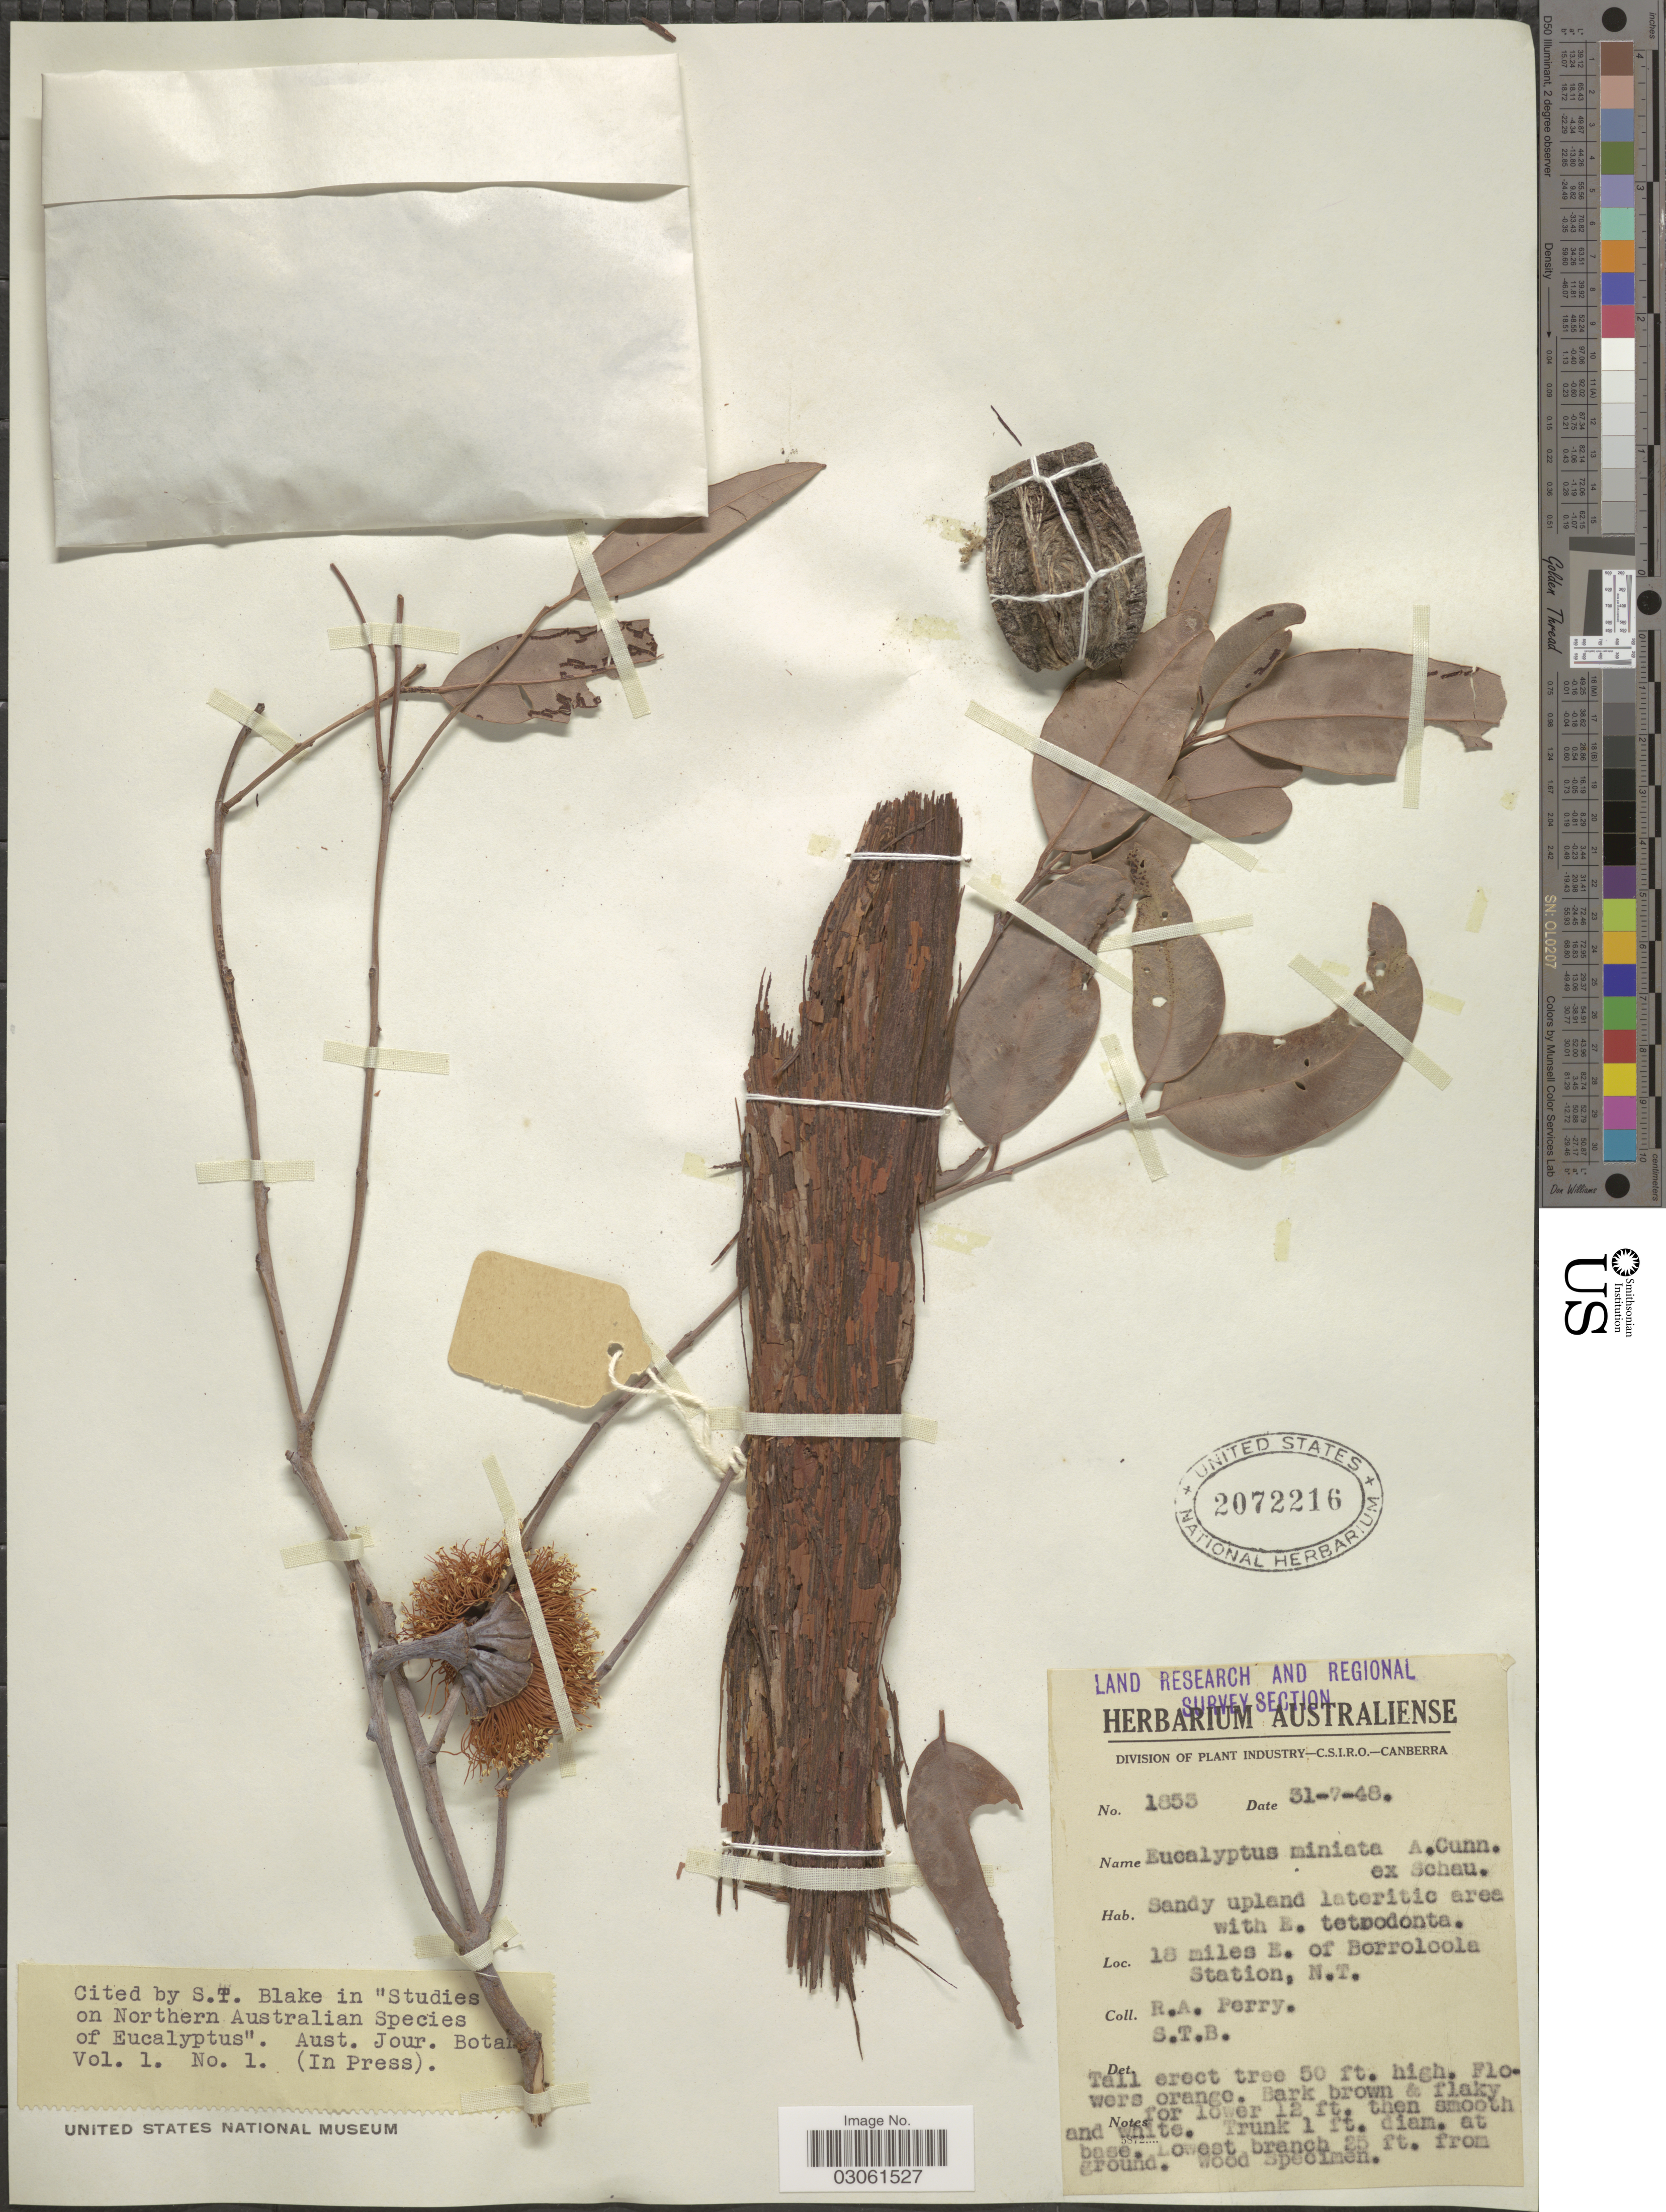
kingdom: Plantae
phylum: Tracheophyta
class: Magnoliopsida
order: Myrtales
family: Myrtaceae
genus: Eucalyptus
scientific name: Eucalyptus miniata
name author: Shauer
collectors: Perry, R. A.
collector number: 1855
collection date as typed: Transcribed d/m/y: 31/7/48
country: Australia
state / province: Northern Territory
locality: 18 miles E. of Borroloola Station, N. T.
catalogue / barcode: US 2072216